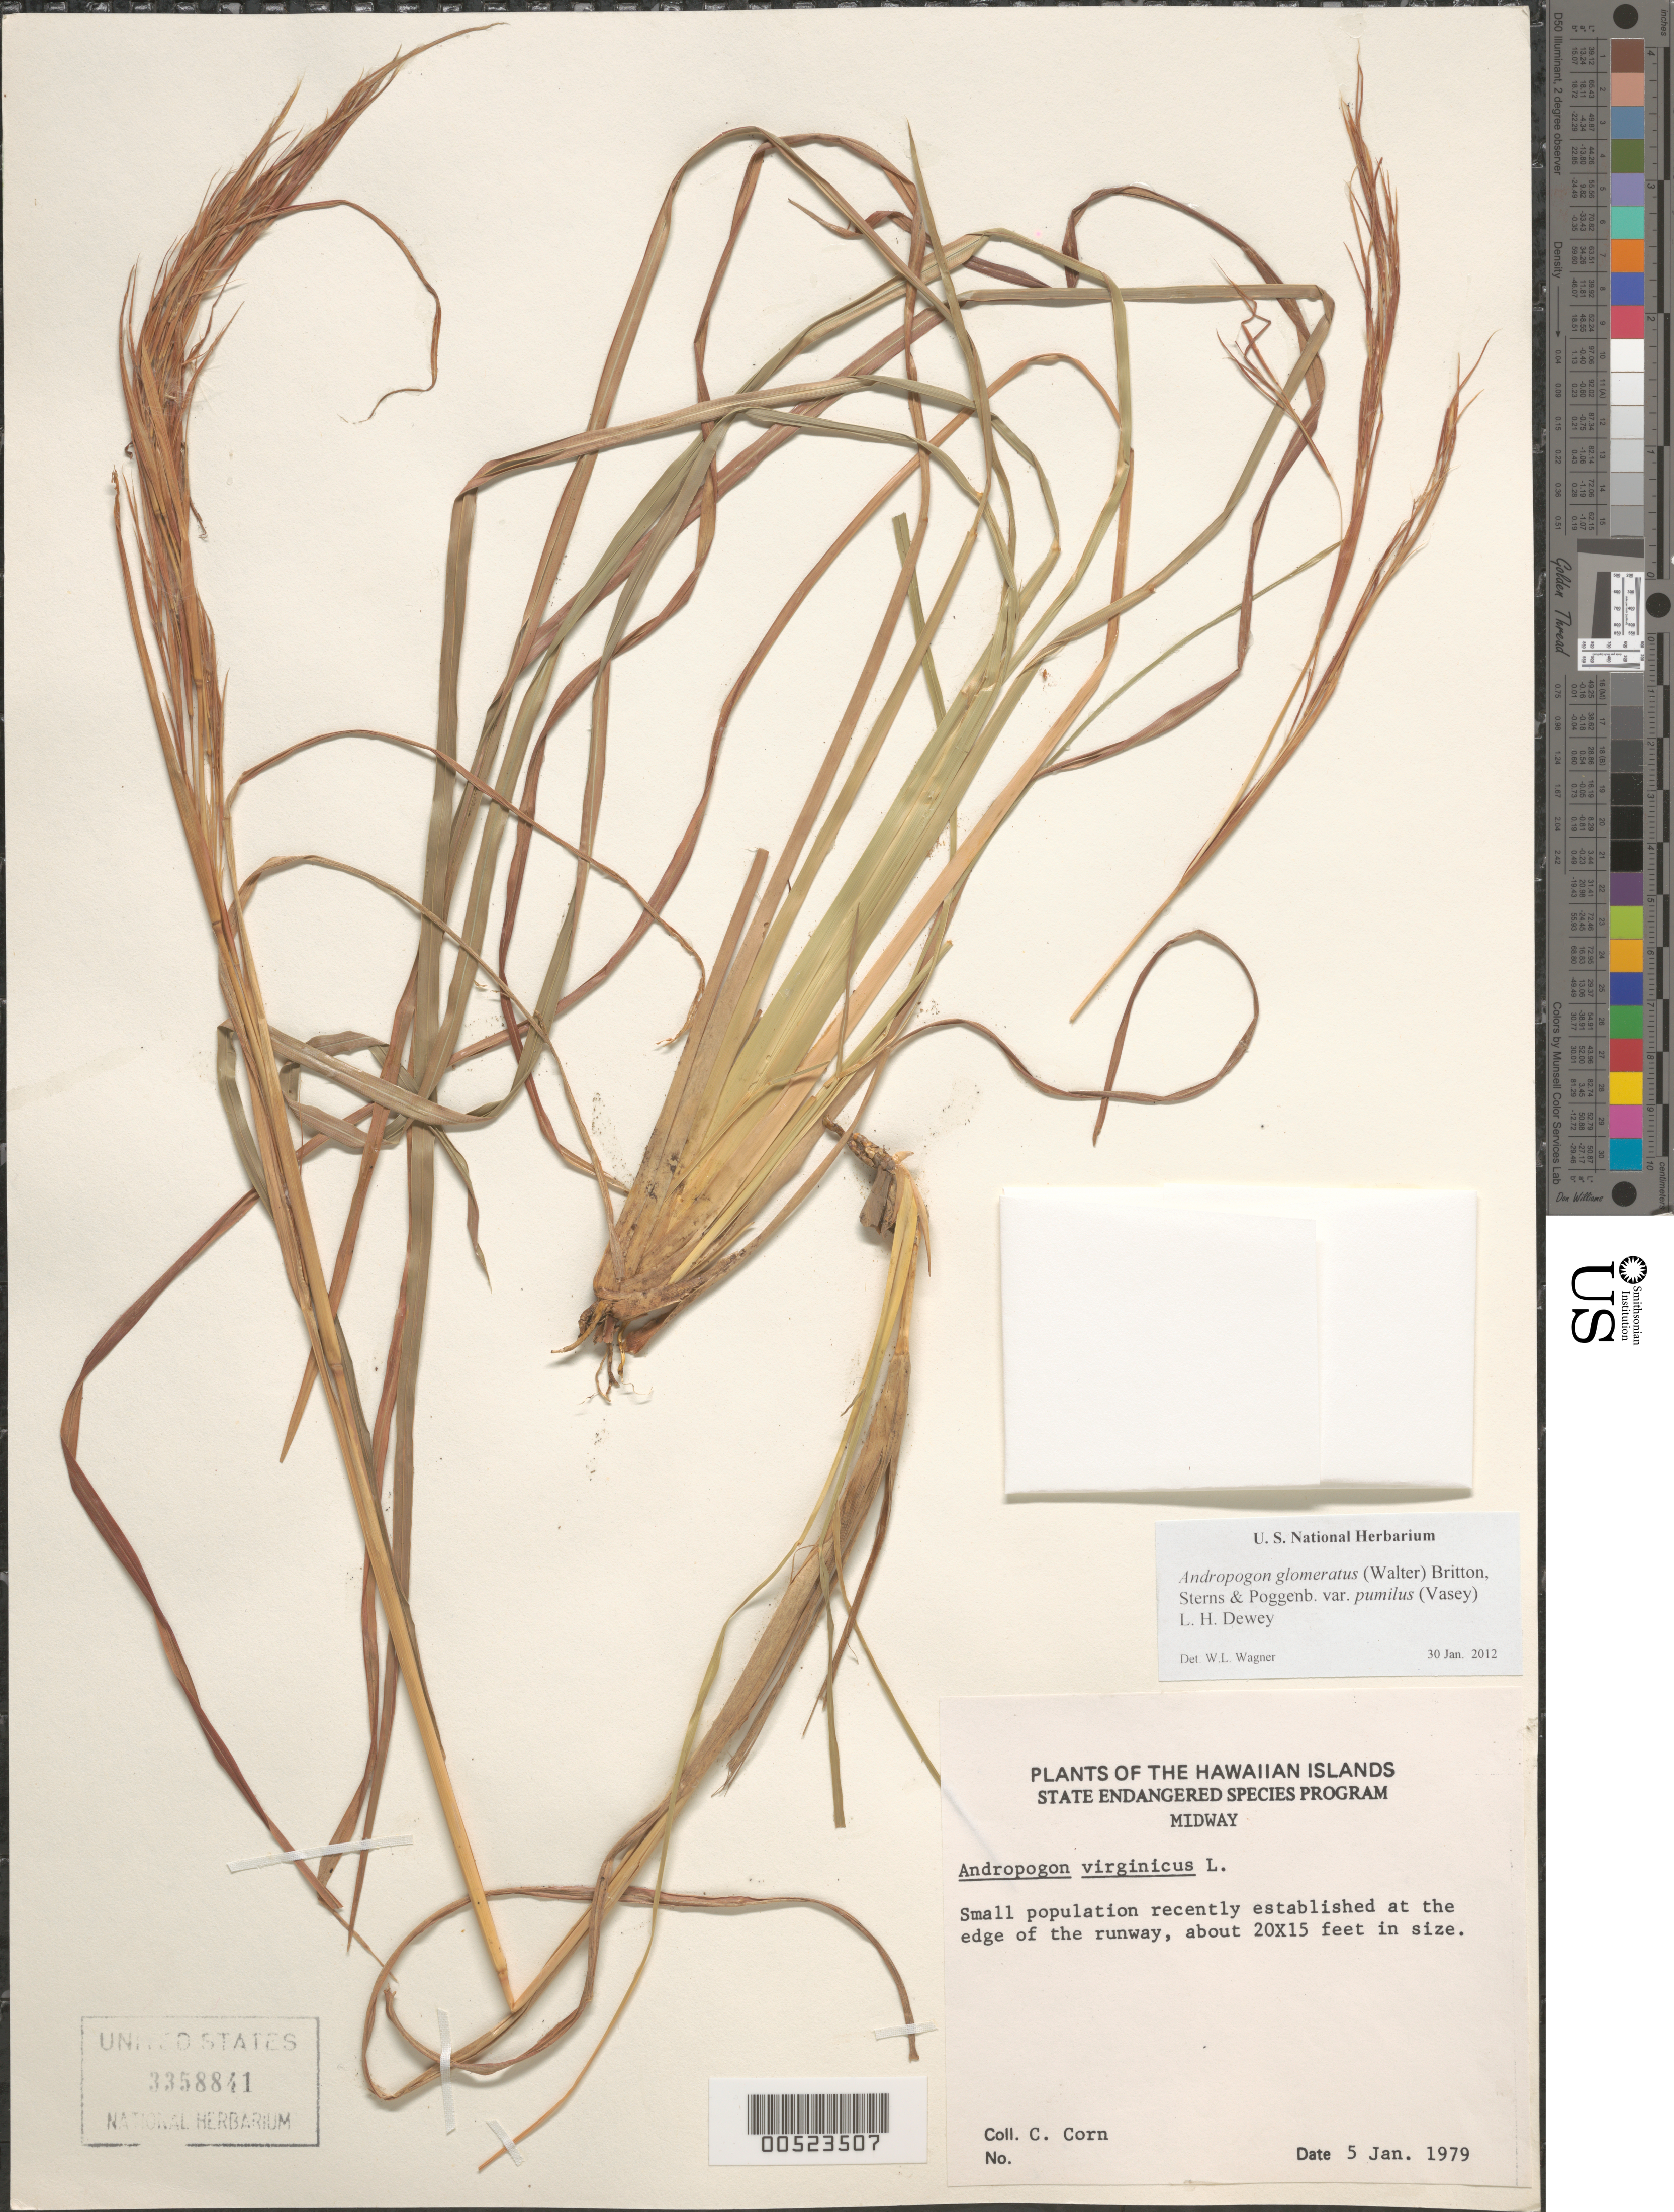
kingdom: Plantae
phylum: Tracheophyta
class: Liliopsida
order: Poales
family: Poaceae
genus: Andropogon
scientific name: Andropogon tenuispatheus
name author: (Nash) Nash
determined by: Wagner, W. L., (BOT), Smithsonian Institution - National Museum of Natural History (UNITED STATES)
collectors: C. Corn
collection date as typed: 5 Jan 1979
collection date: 1979-01-05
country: U.S. Administered Pacific Islands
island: Midway Atoll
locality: Edge of the runway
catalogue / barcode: US 3358841